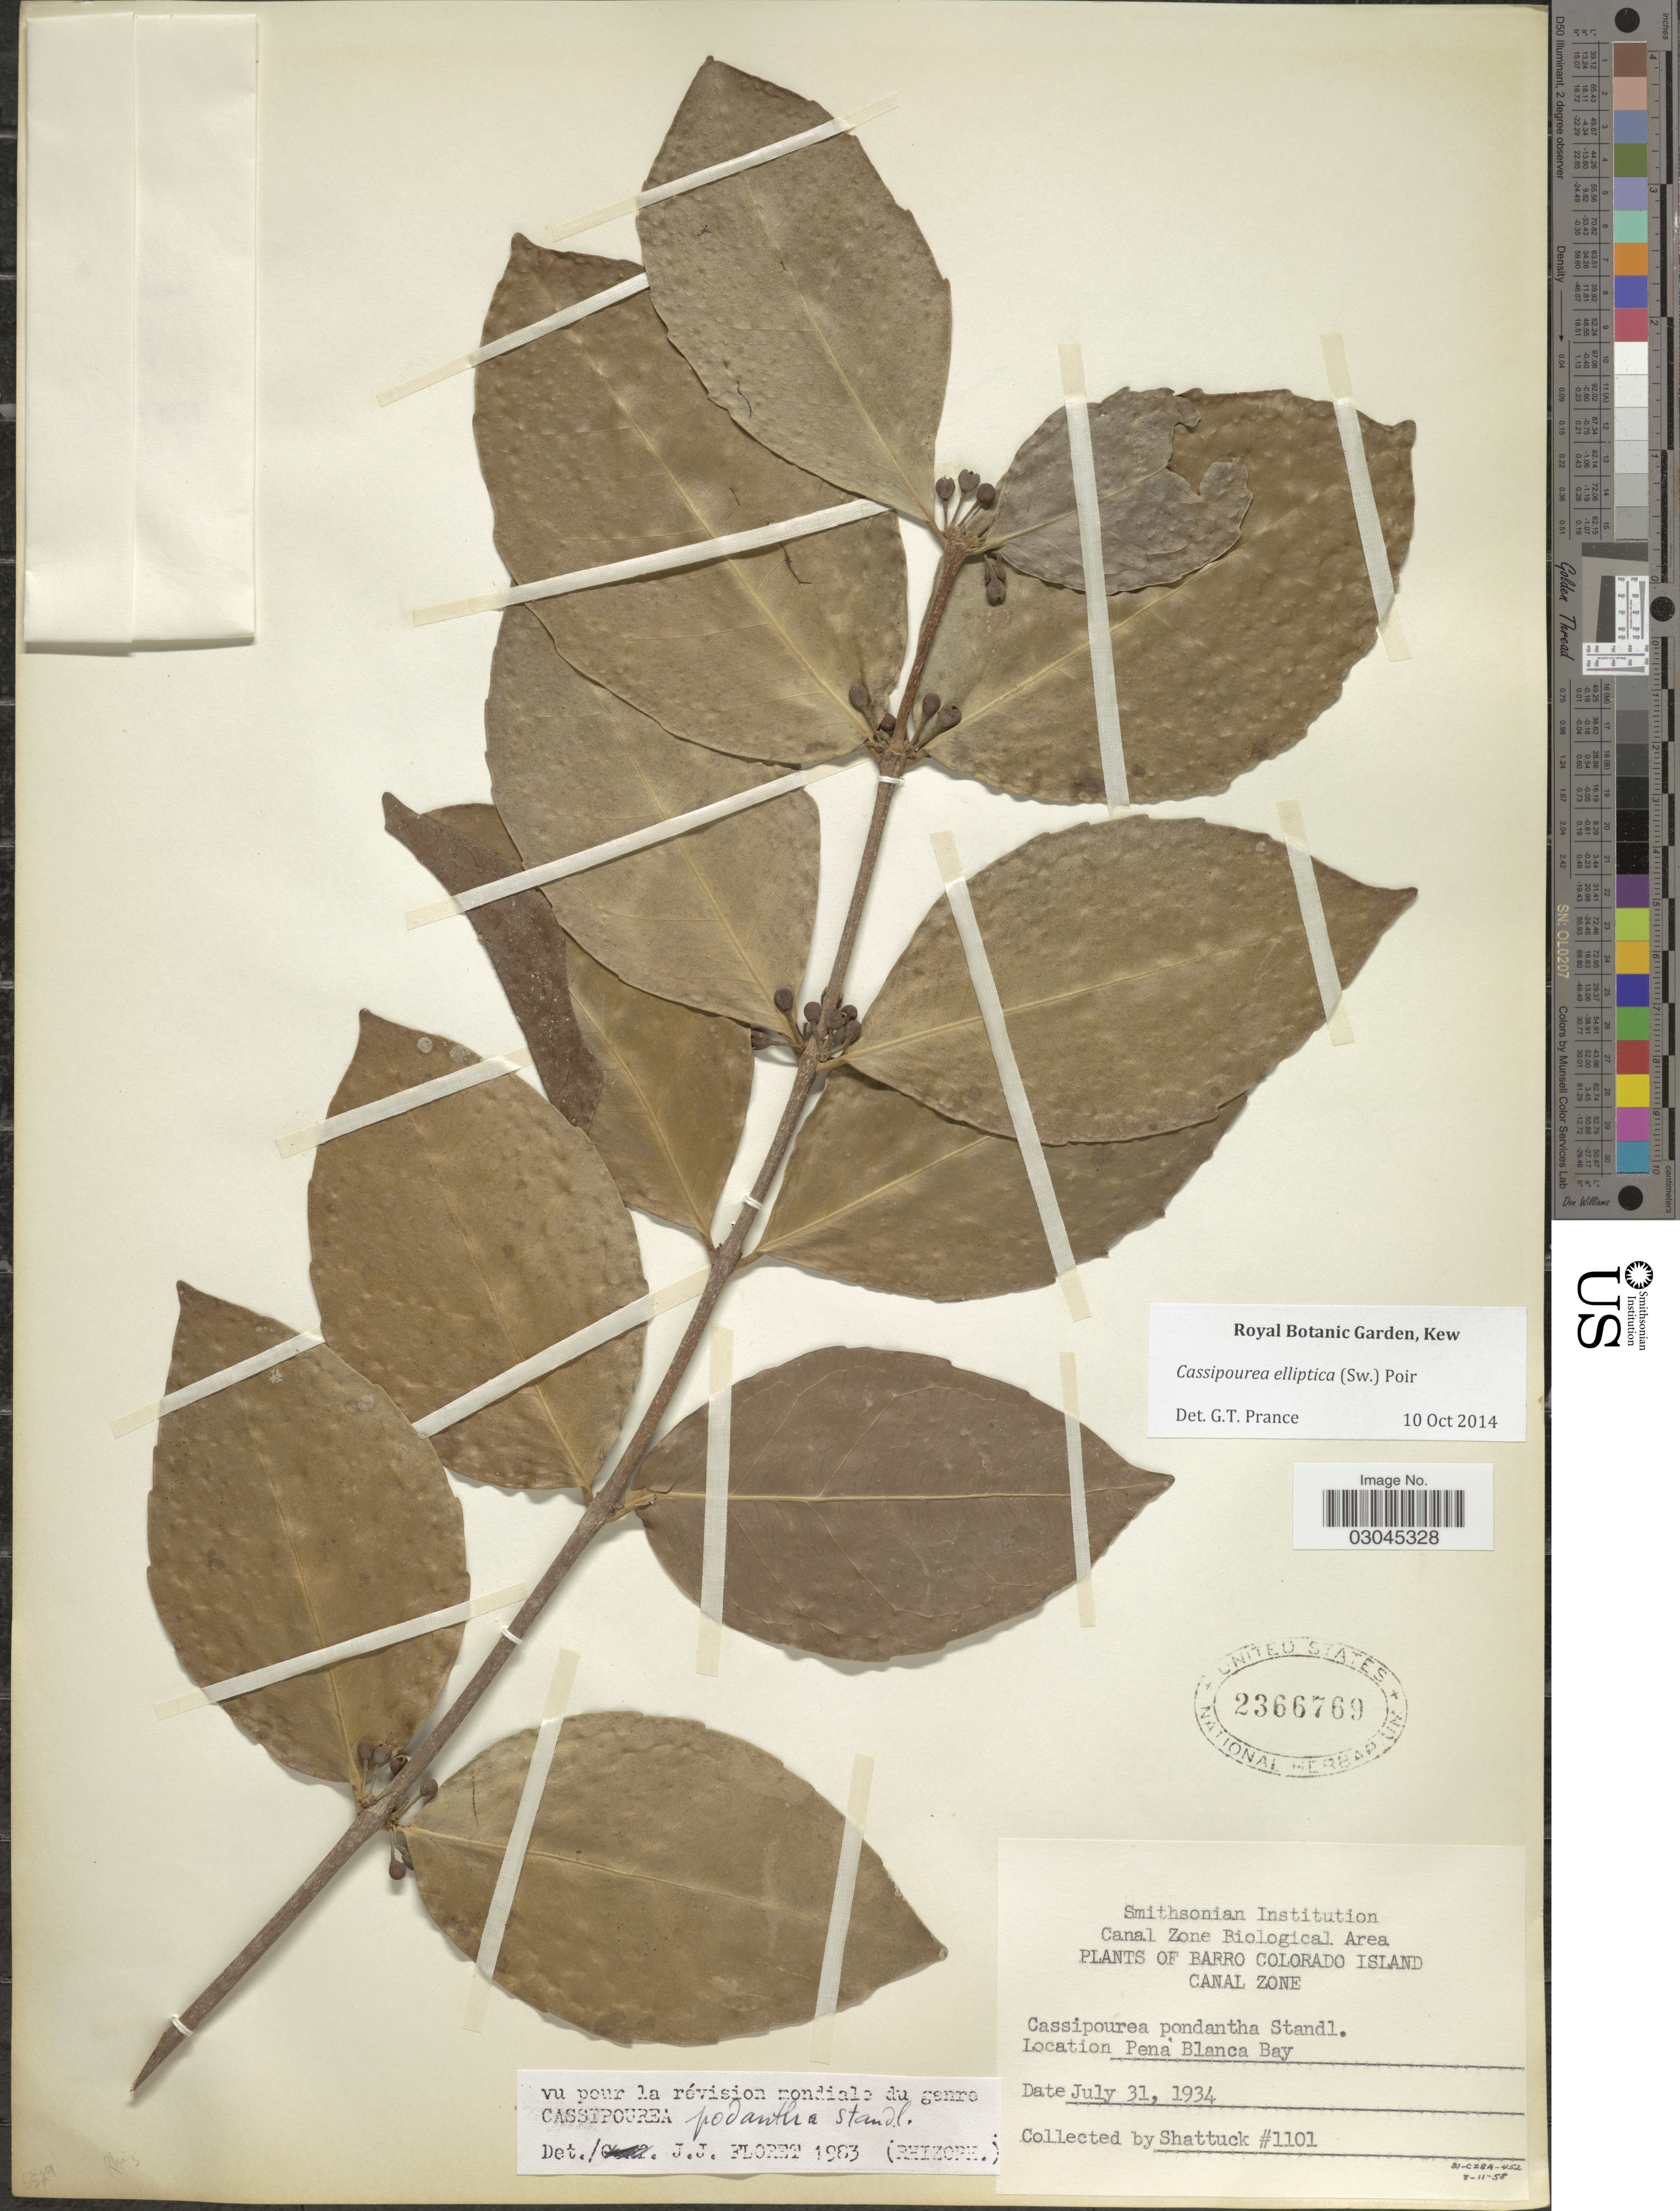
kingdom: Plantae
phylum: Tracheophyta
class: Magnoliopsida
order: Malpighiales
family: Rhizophoraceae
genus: Cassipourea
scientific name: Cassipourea elliptica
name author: (Sw.) Poir.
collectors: Shattuck, --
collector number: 1101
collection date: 1934-07-31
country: Panama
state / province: Panamá Oeste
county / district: Canal Zone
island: Barro Colorado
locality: Barro Colorado Island. Canal Zone. Pena Blanca Bay.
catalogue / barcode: US 2366769